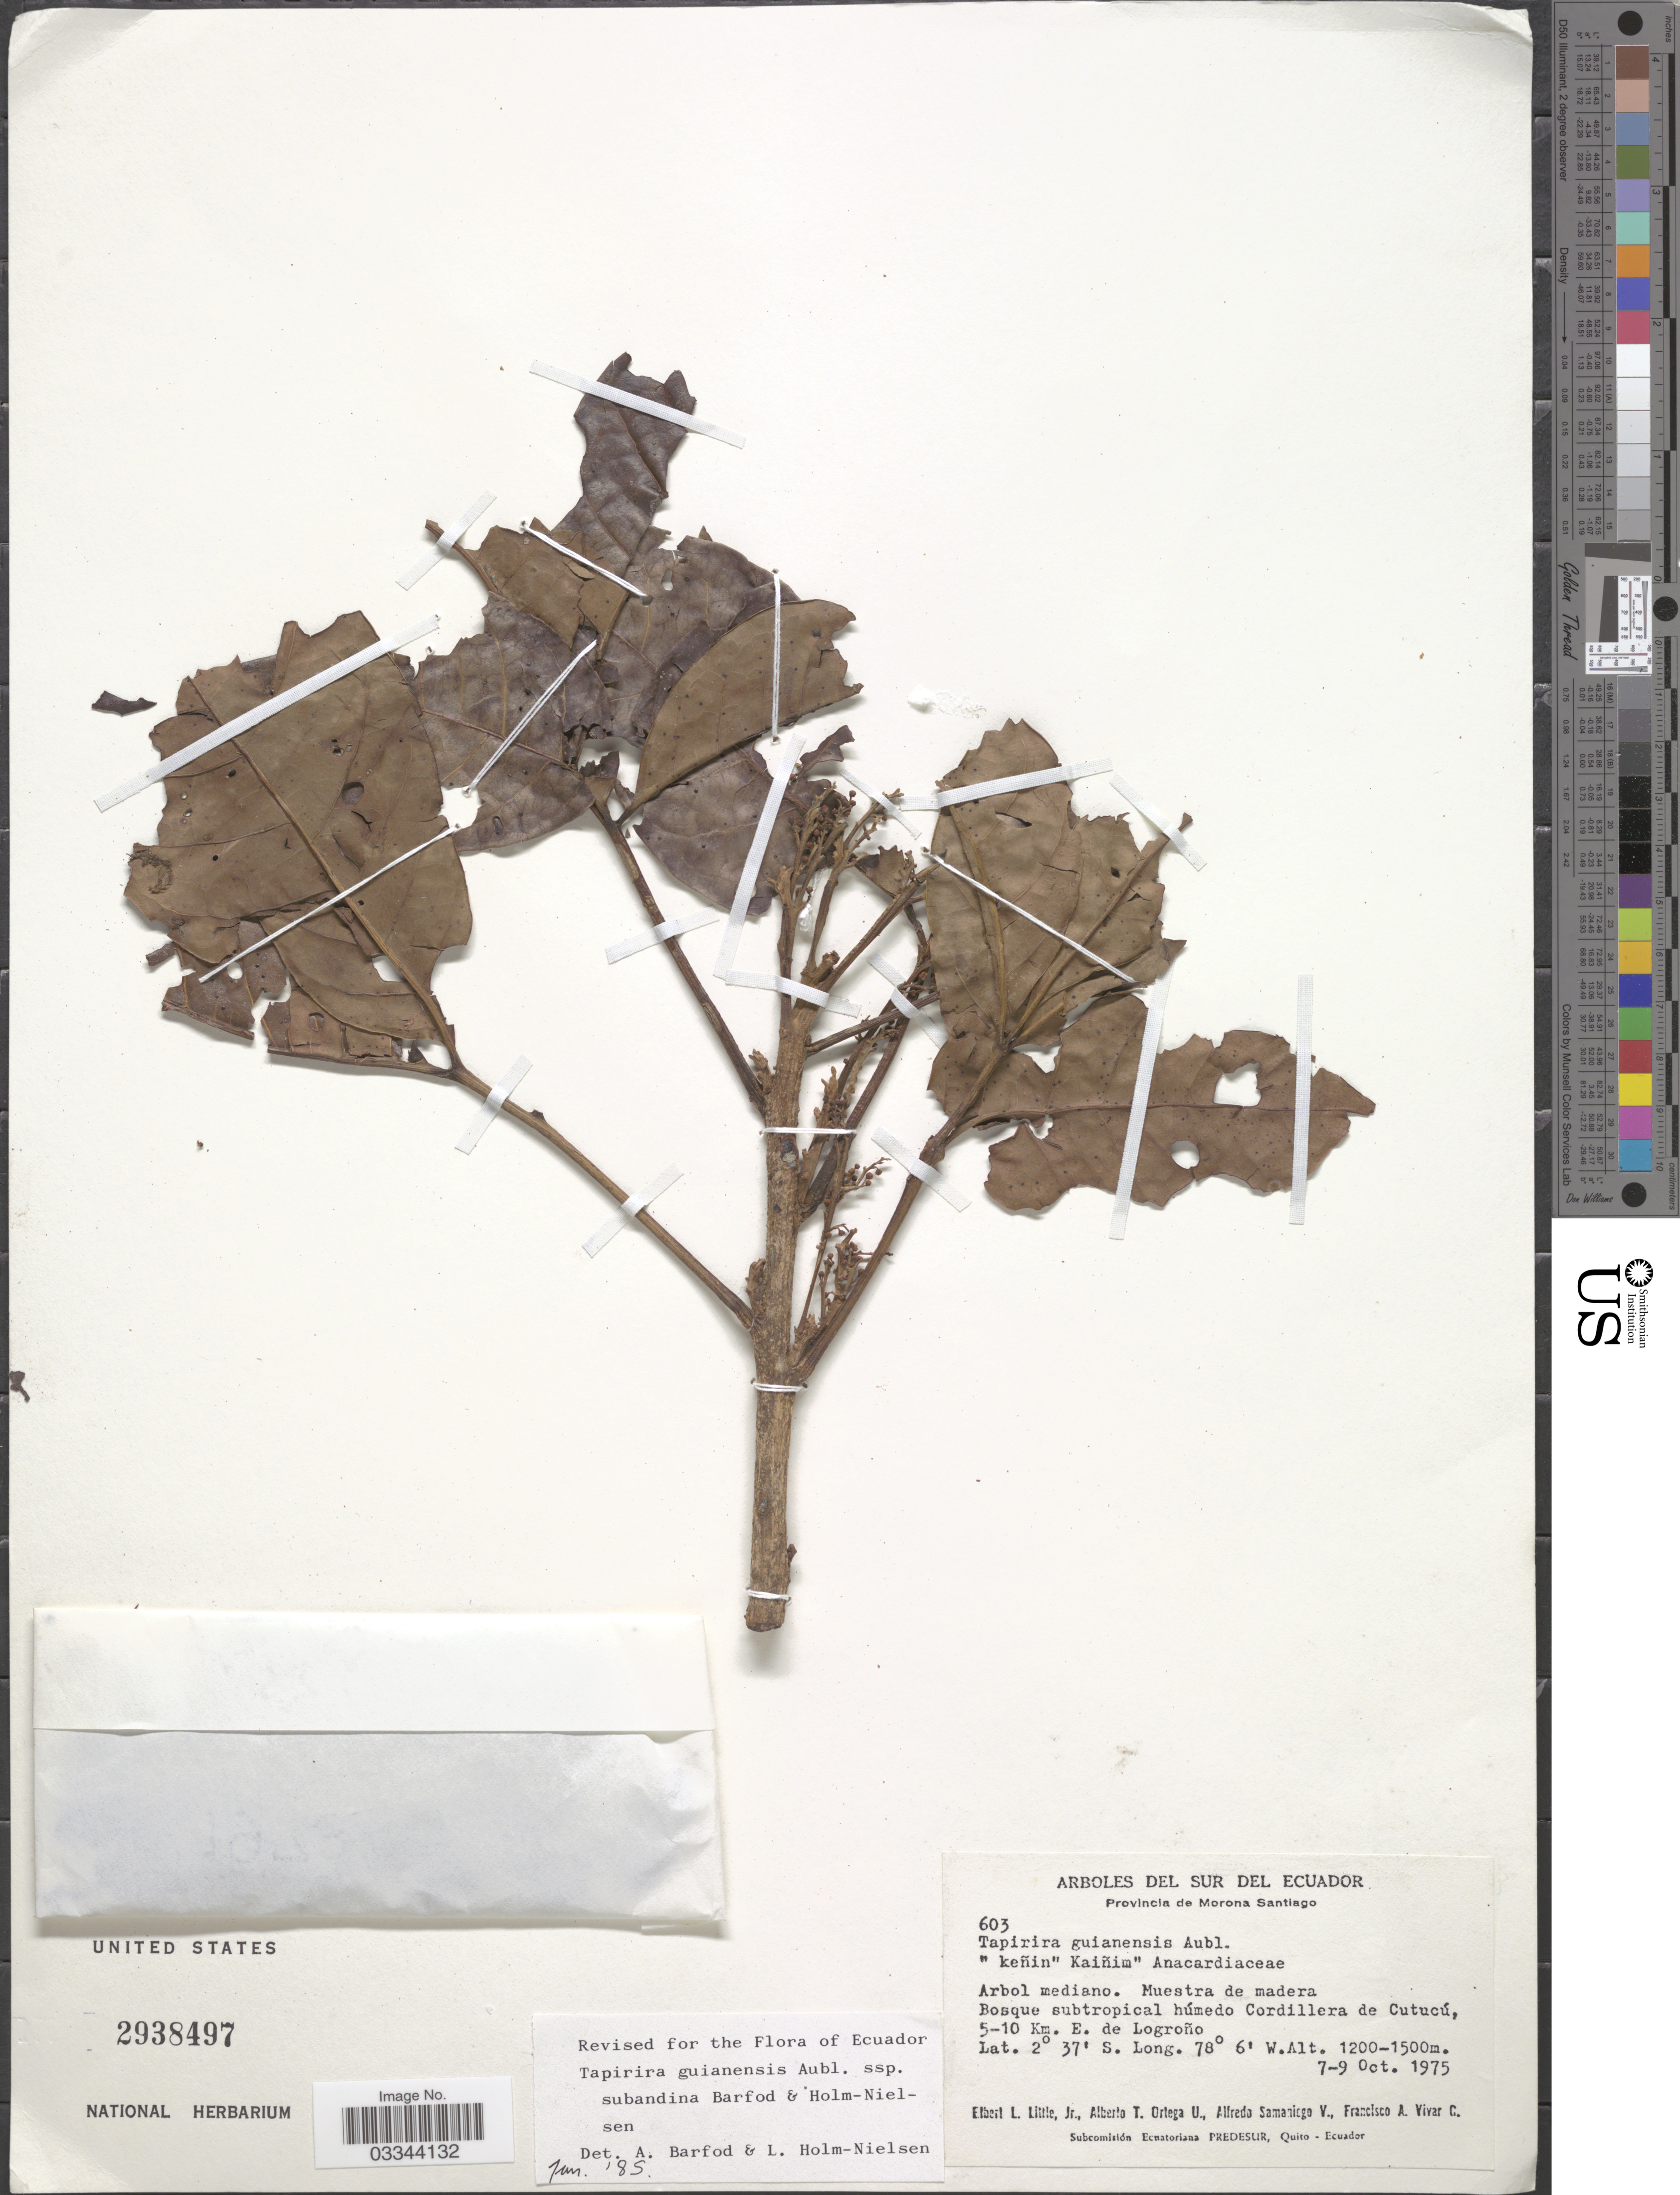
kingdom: Plantae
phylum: Tracheophyta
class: Magnoliopsida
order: Sapindales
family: Anacardiaceae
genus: Tapirira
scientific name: Tapirira guianensis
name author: Aubl.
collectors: E. L. Little, A. T. Ortega U., A. V. Samaniego & F. A. Vivar C.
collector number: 603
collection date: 1975-10-07/1975-10-09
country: Ecuador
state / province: Morona-Santiago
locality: Del Sur Del Ecuador. Bosque subtropical húmedo Cordillera de Cutucú, 5-10 Km. E. de Logroño.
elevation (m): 1200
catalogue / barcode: US 2938497